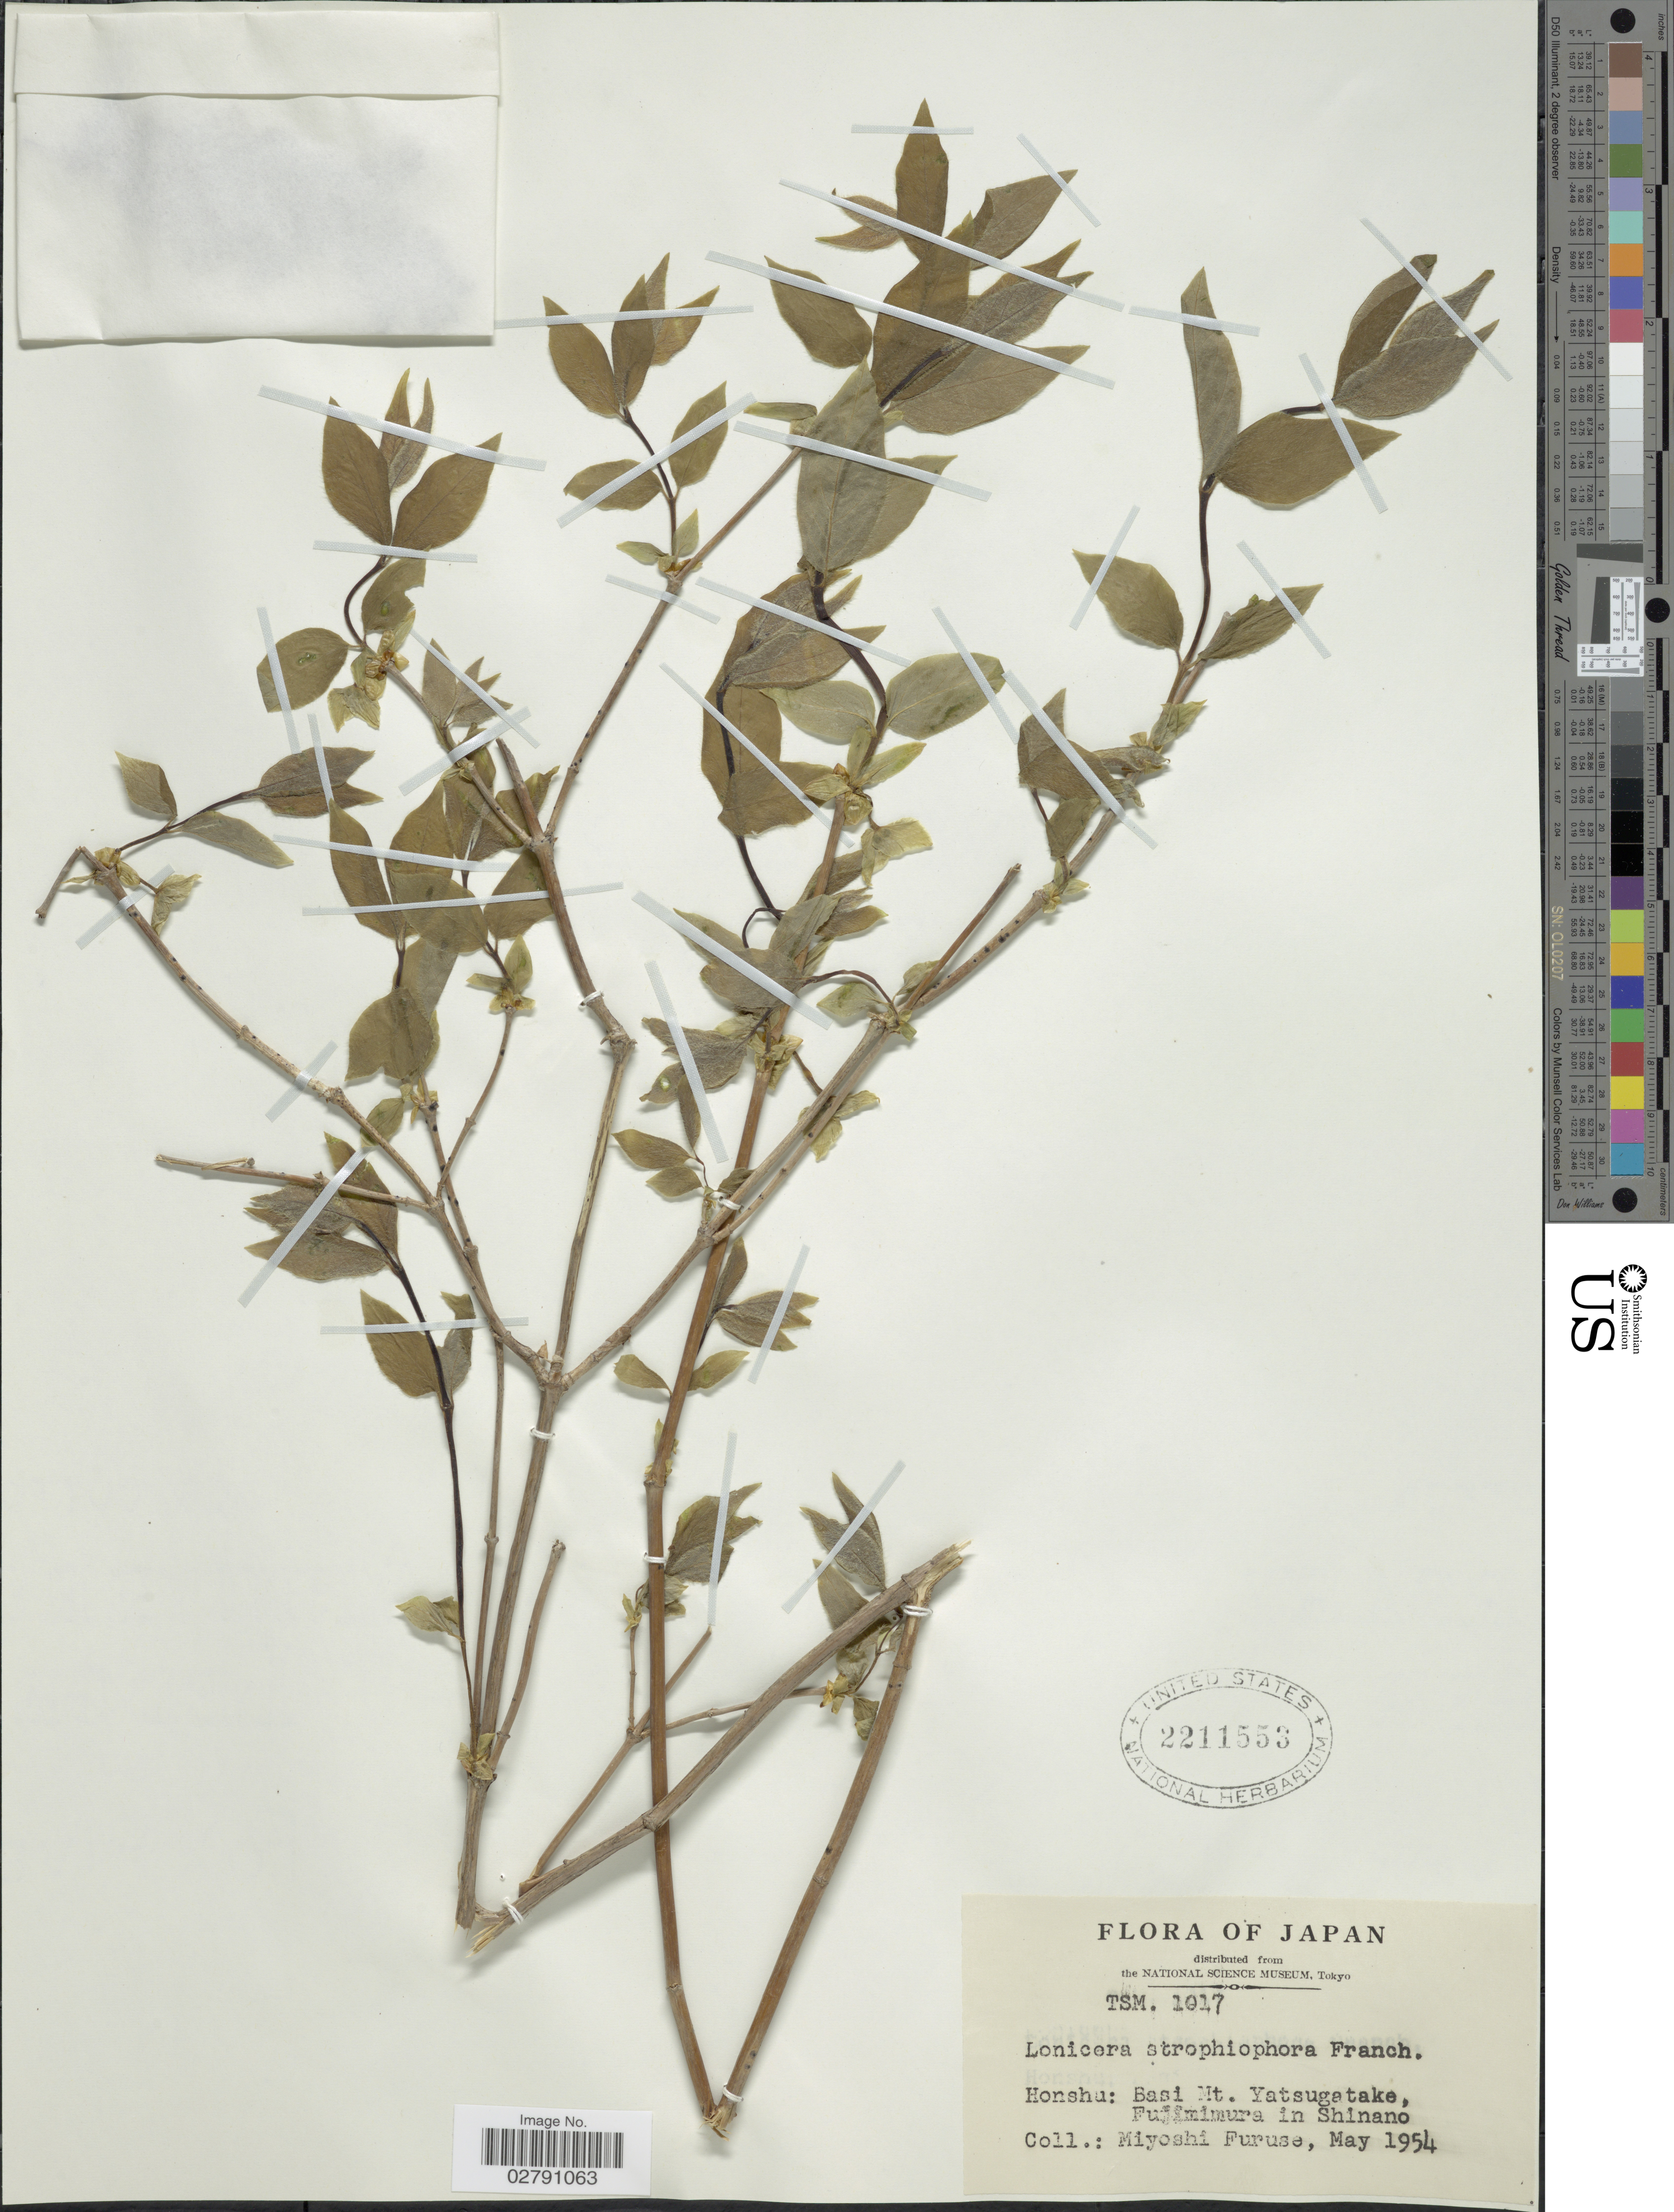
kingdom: Plantae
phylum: Tracheophyta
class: Magnoliopsida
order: Dipsacales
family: Caprifoliaceae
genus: Lonicera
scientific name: Lonicera strophiophora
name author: Franch.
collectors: M. Furuse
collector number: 1017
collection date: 1954-05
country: Japan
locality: Honshu: Basi Mt. Yatsugatake, Fujimimura in Shinano.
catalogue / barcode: US 2211553